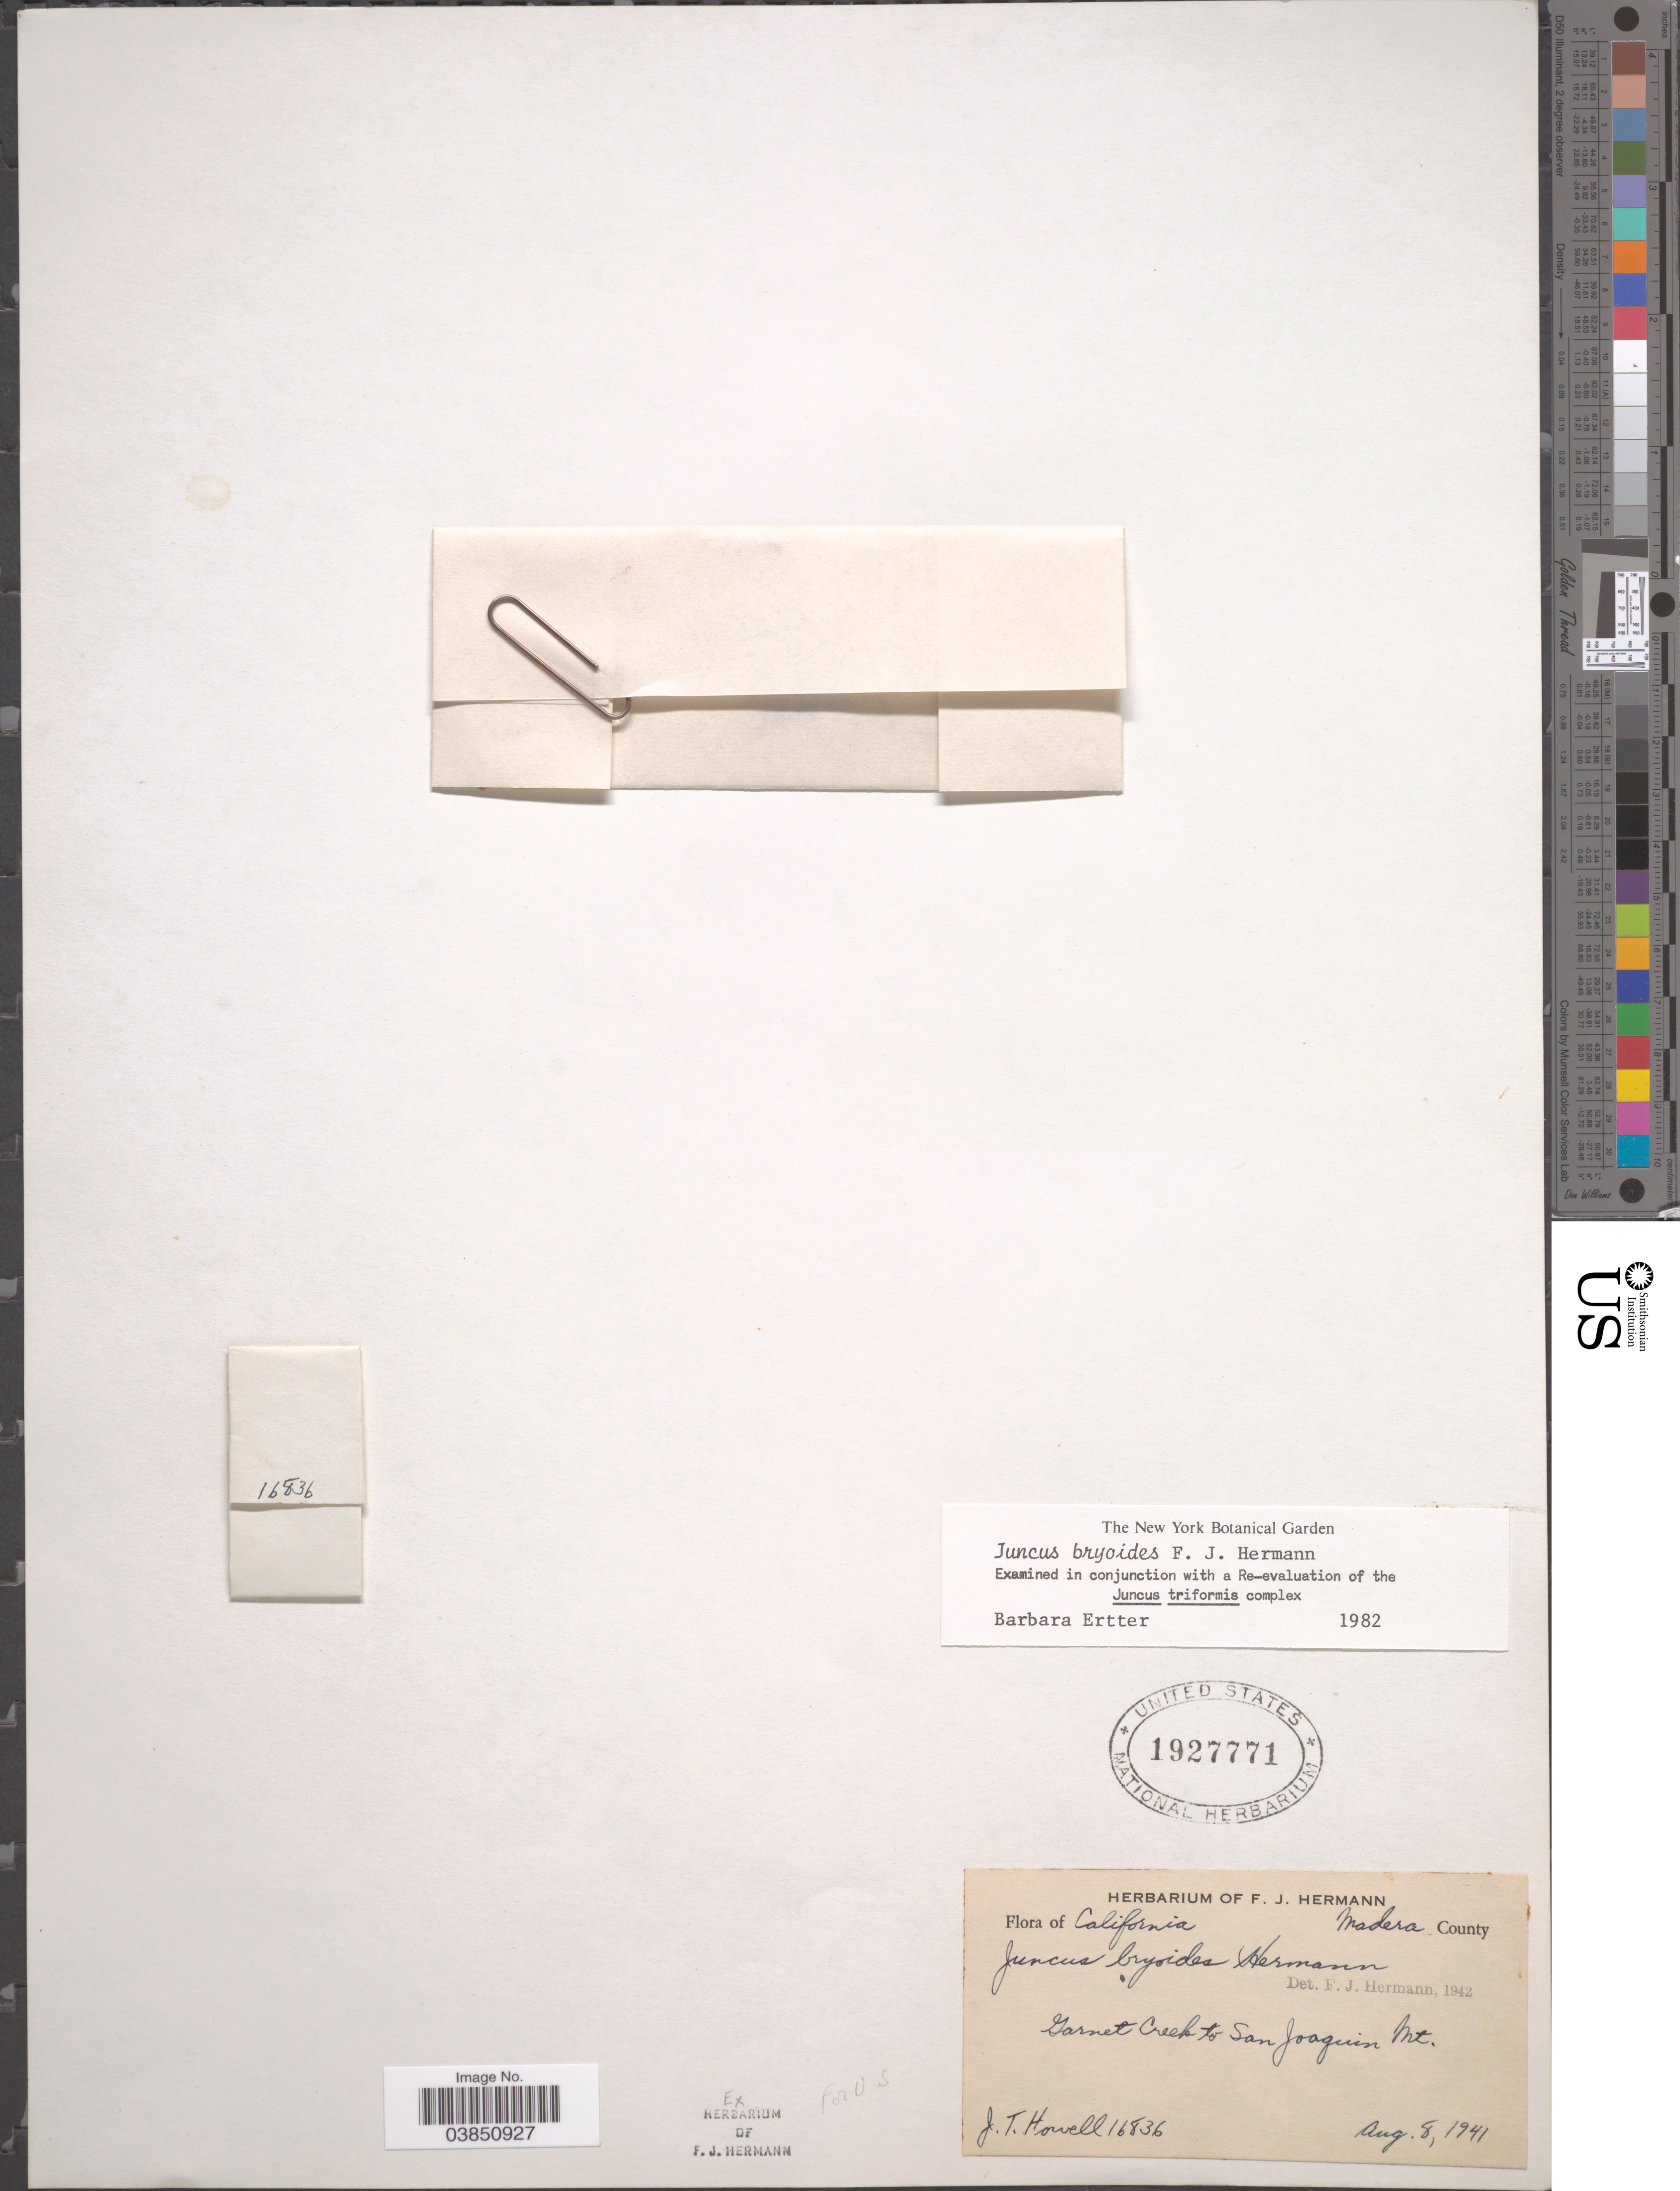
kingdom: Plantae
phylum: Tracheophyta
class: Liliopsida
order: Poales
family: Juncaceae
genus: Juncus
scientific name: Juncus bryoides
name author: F.J. Herm.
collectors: J. T. Howell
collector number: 16836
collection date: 1941-08-08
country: United States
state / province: California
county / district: Madera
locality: Madera County. Garnet Creek to San Joaquin Mt.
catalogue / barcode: US 1927771